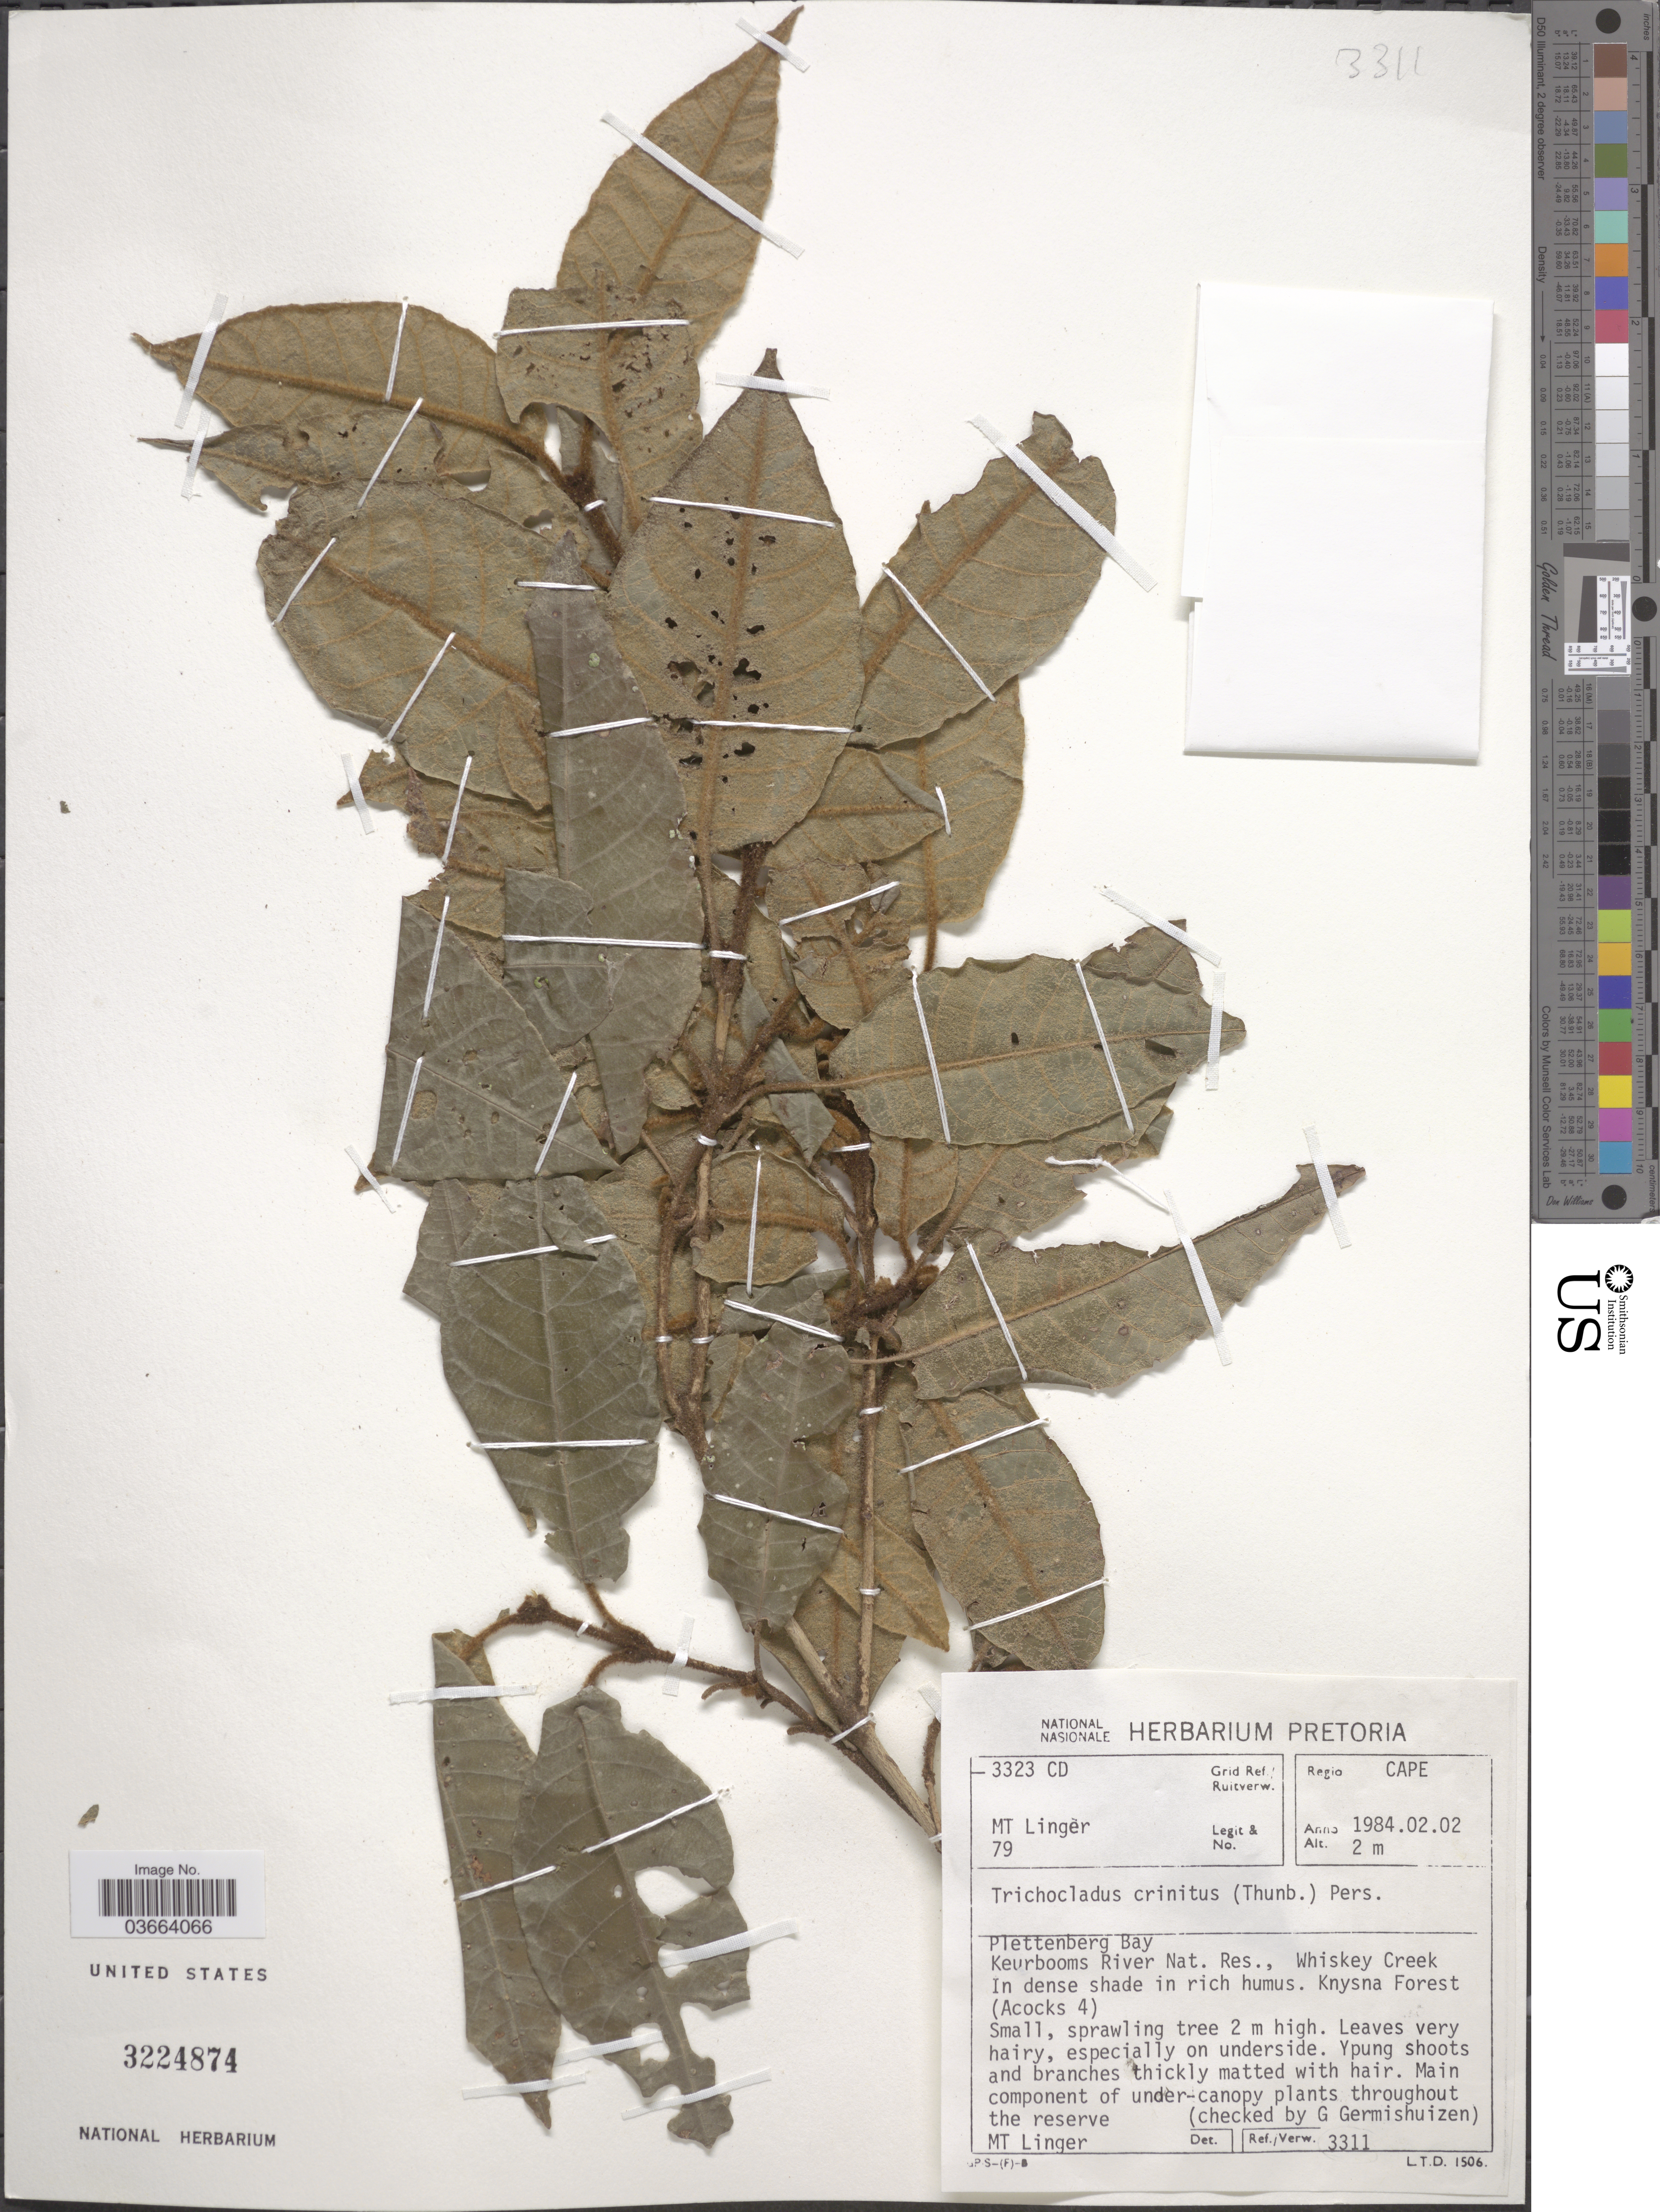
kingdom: Plantae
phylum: Tracheophyta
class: Magnoliopsida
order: Saxifragales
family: Hamamelidaceae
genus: Trichocladus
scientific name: Trichocladus crinitus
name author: Pers.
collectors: M. Linger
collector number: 79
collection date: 1984-02-02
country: South Africa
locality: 3323 CD Grid Ref/ Ruitverw. Regio Cape. Plettenberg Bay. Keurbooms River Nat. Res., Whiskey Creek. In dense shade in rich humus. Knysna Forest (Acocks 4).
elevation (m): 2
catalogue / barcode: US 3224874